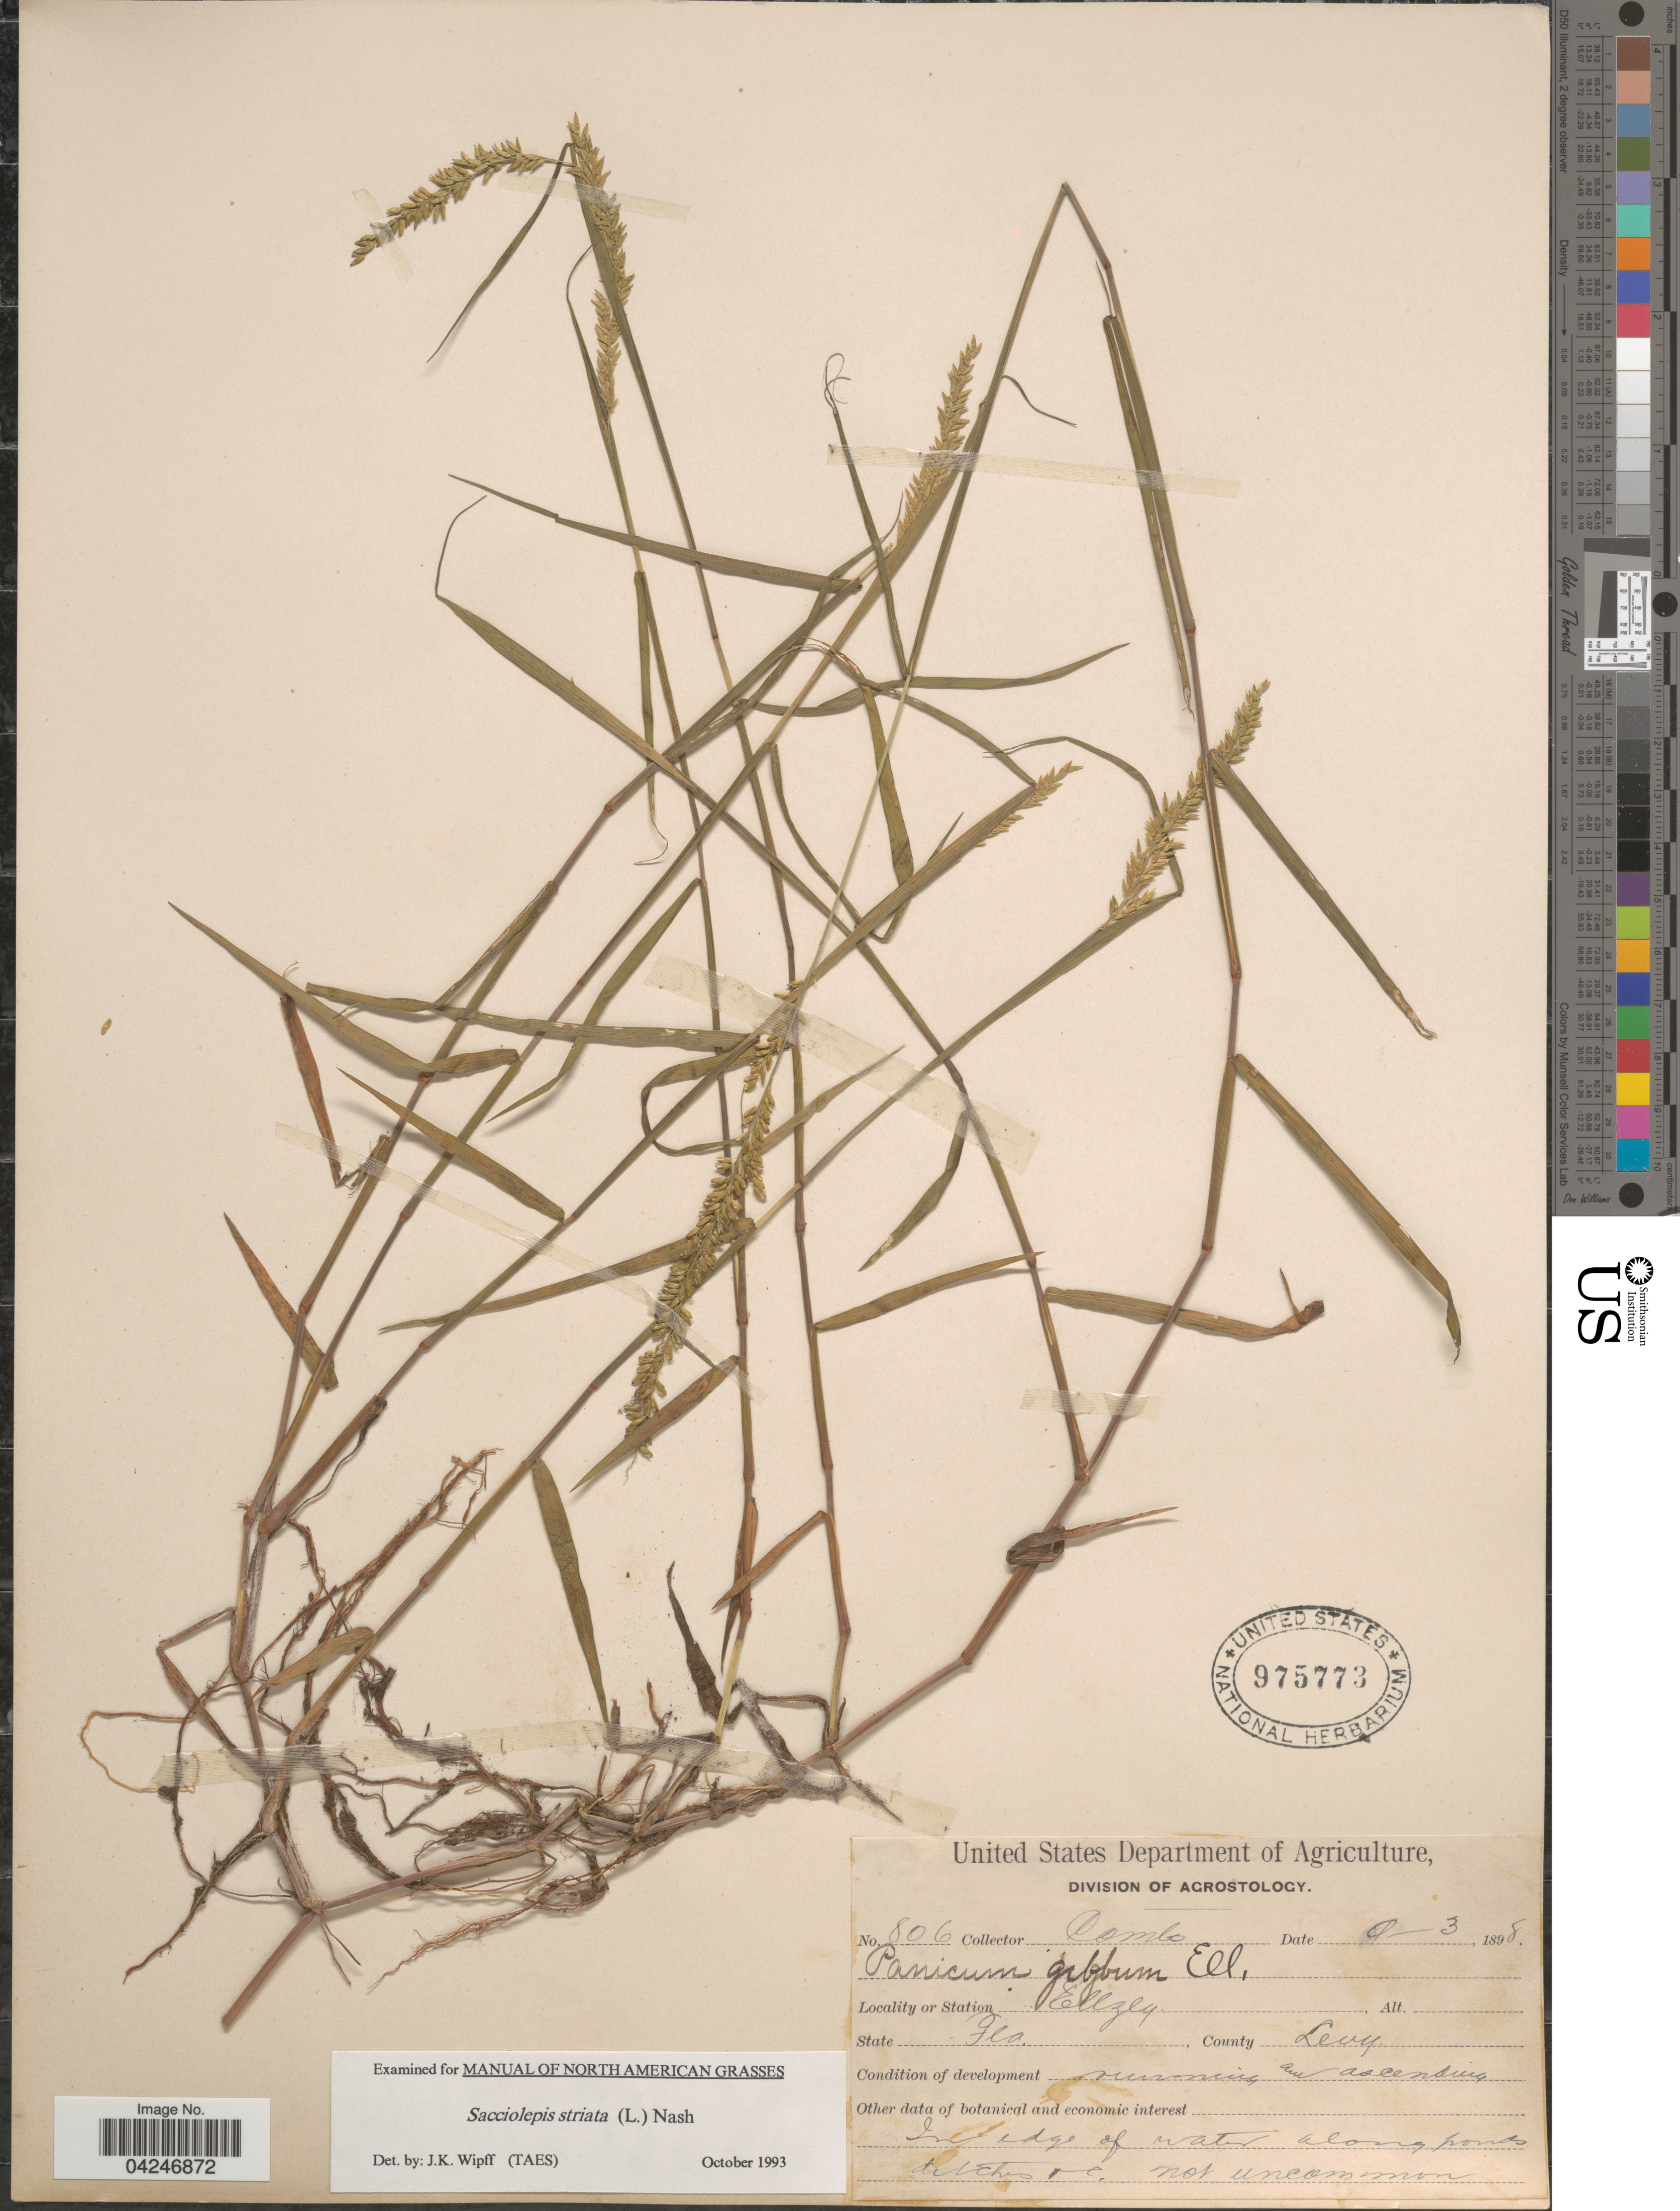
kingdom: Plantae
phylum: Tracheophyta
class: Liliopsida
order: Poales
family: Poaceae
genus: Sacciolepis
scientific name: Sacciolepis striata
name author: (L.) Nash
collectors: -. Combs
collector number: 806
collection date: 1898-09-03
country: United States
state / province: Florida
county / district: Levy County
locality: Ellzey.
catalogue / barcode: US 975773